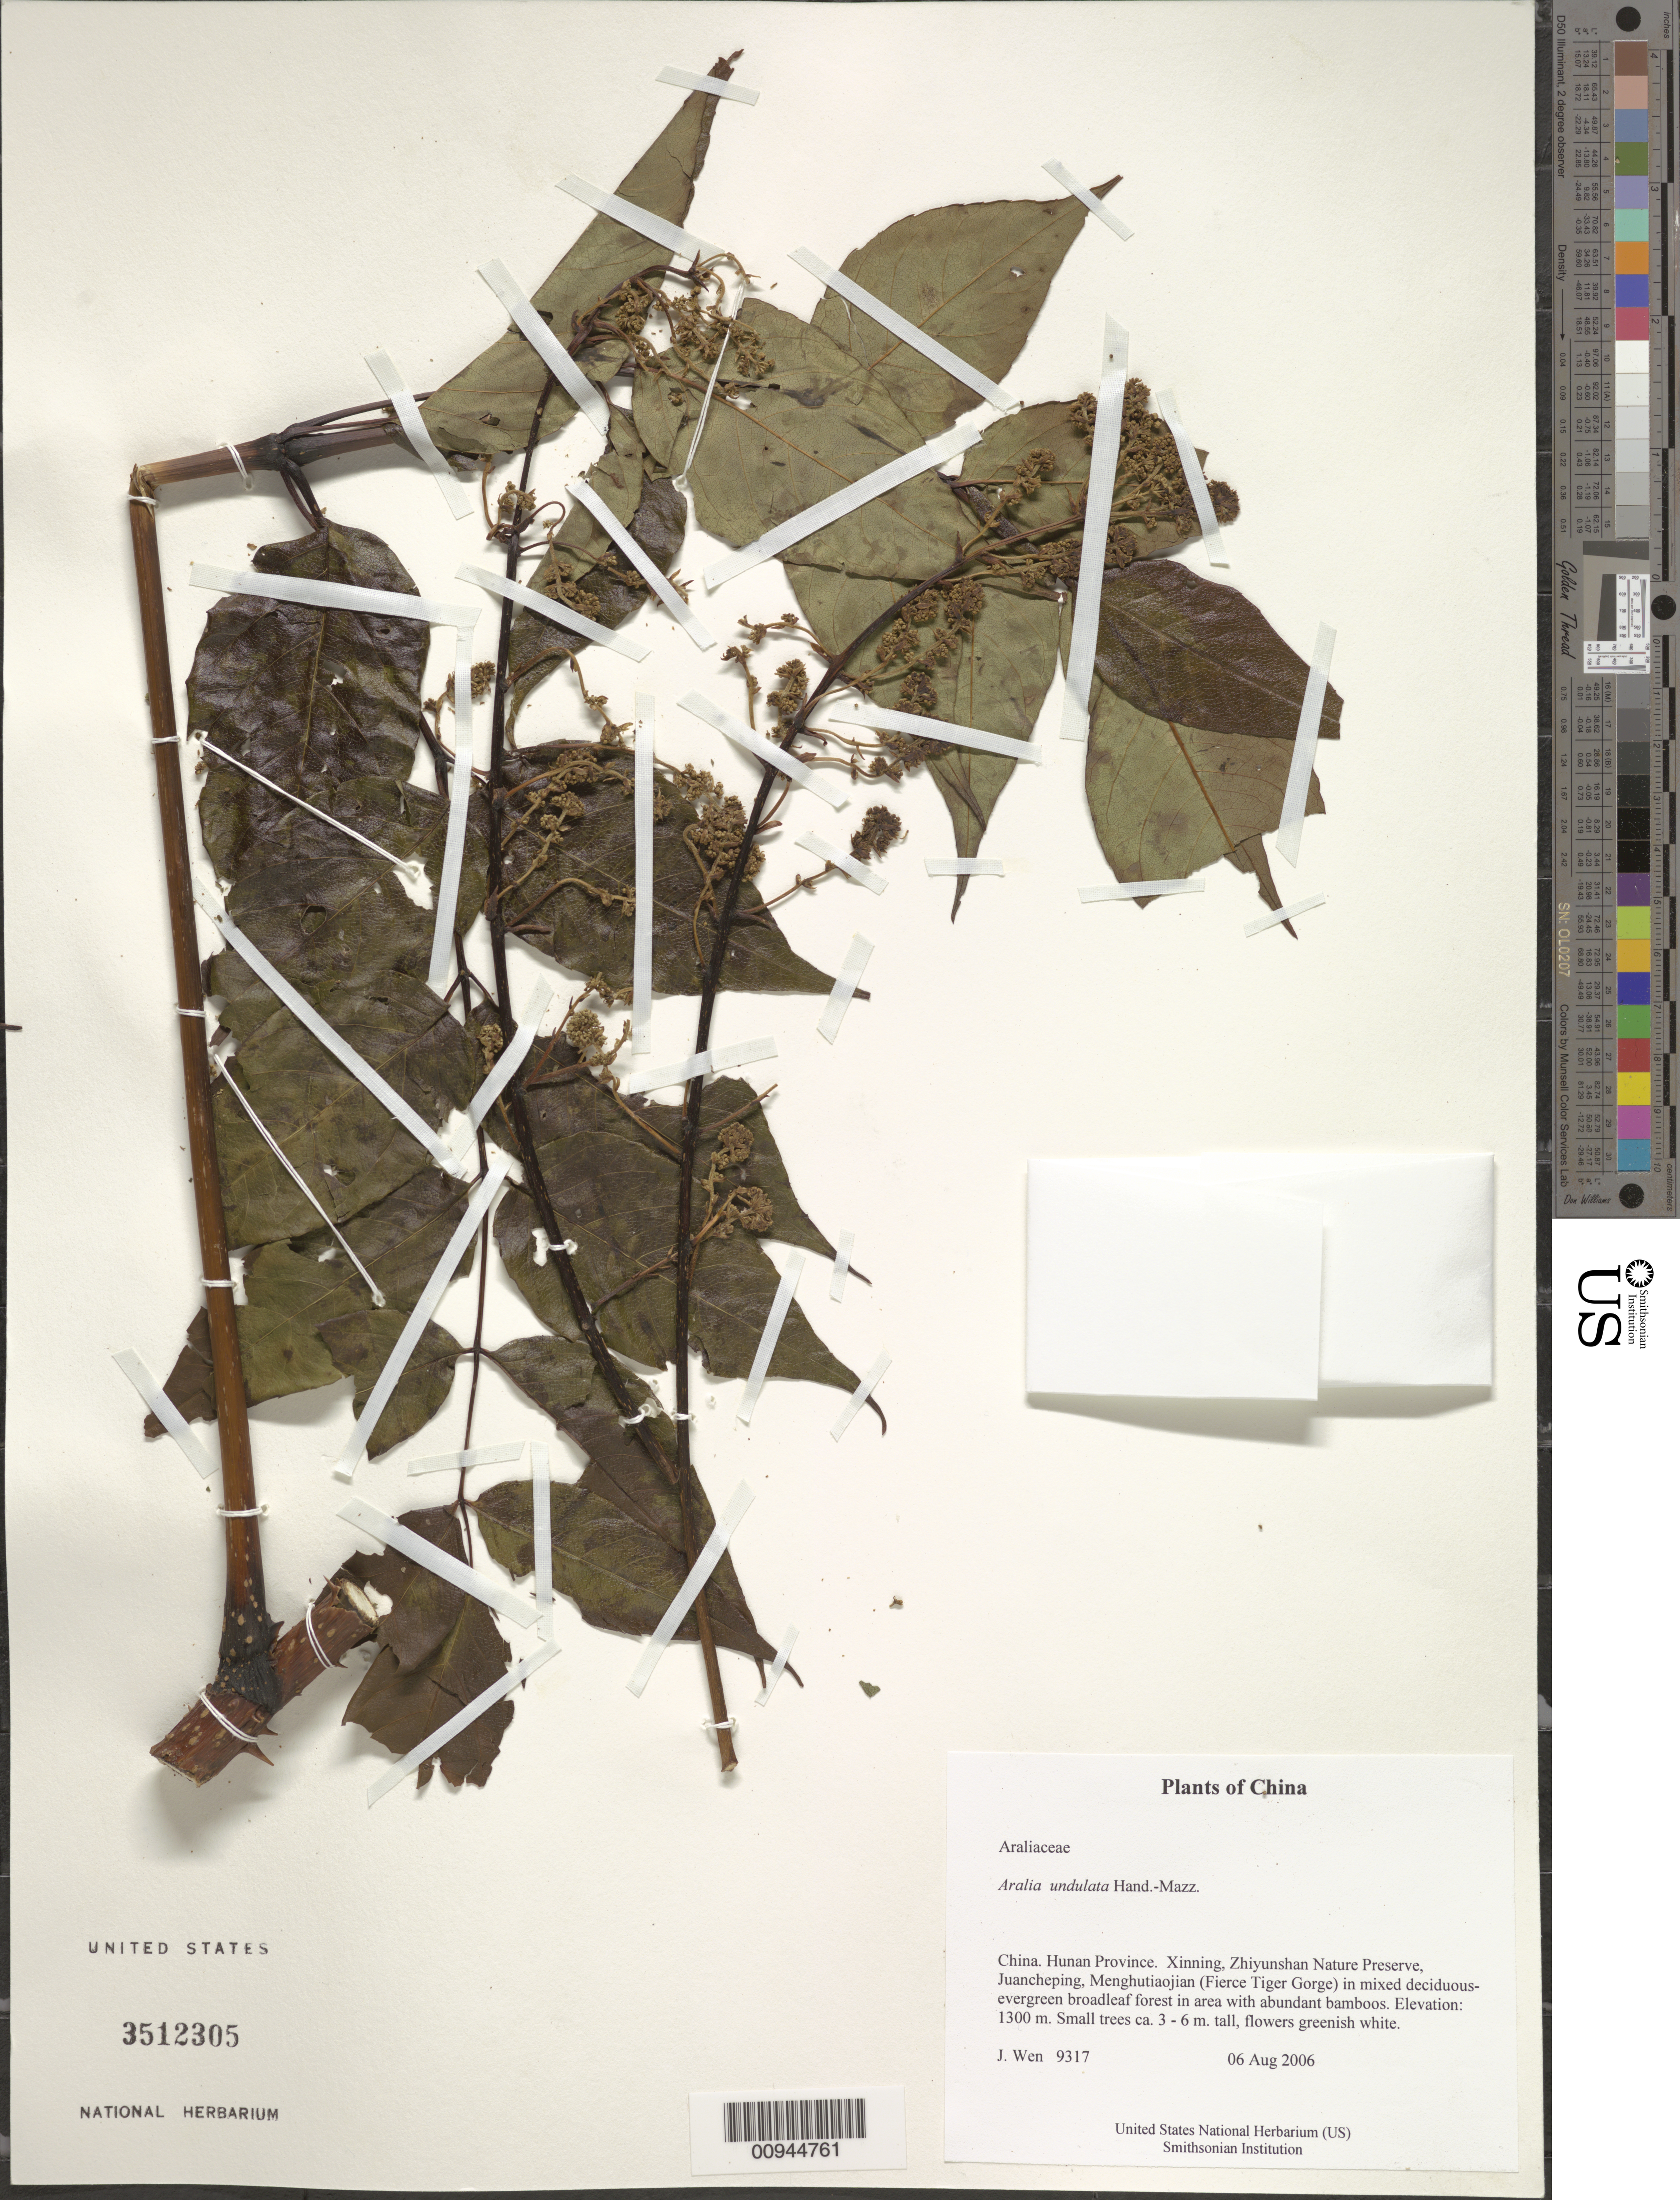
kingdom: Plantae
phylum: Tracheophyta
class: Magnoliopsida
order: Apiales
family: Araliaceae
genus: Aralia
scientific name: Aralia undulata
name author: Hand.-Mazz.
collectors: J. Wen & S. Wu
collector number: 9317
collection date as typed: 06 Aug 2006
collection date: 2006-08-06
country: China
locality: Hunan Province. Xinning, Zhiyunshan Nature Preserve, Juancheping, Menghutiaojian (Fierce Tiger Gorge) in mixed deciduous-evergreen broadleaf forest in area with abundant bamboos.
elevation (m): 1300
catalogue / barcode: US 3512305